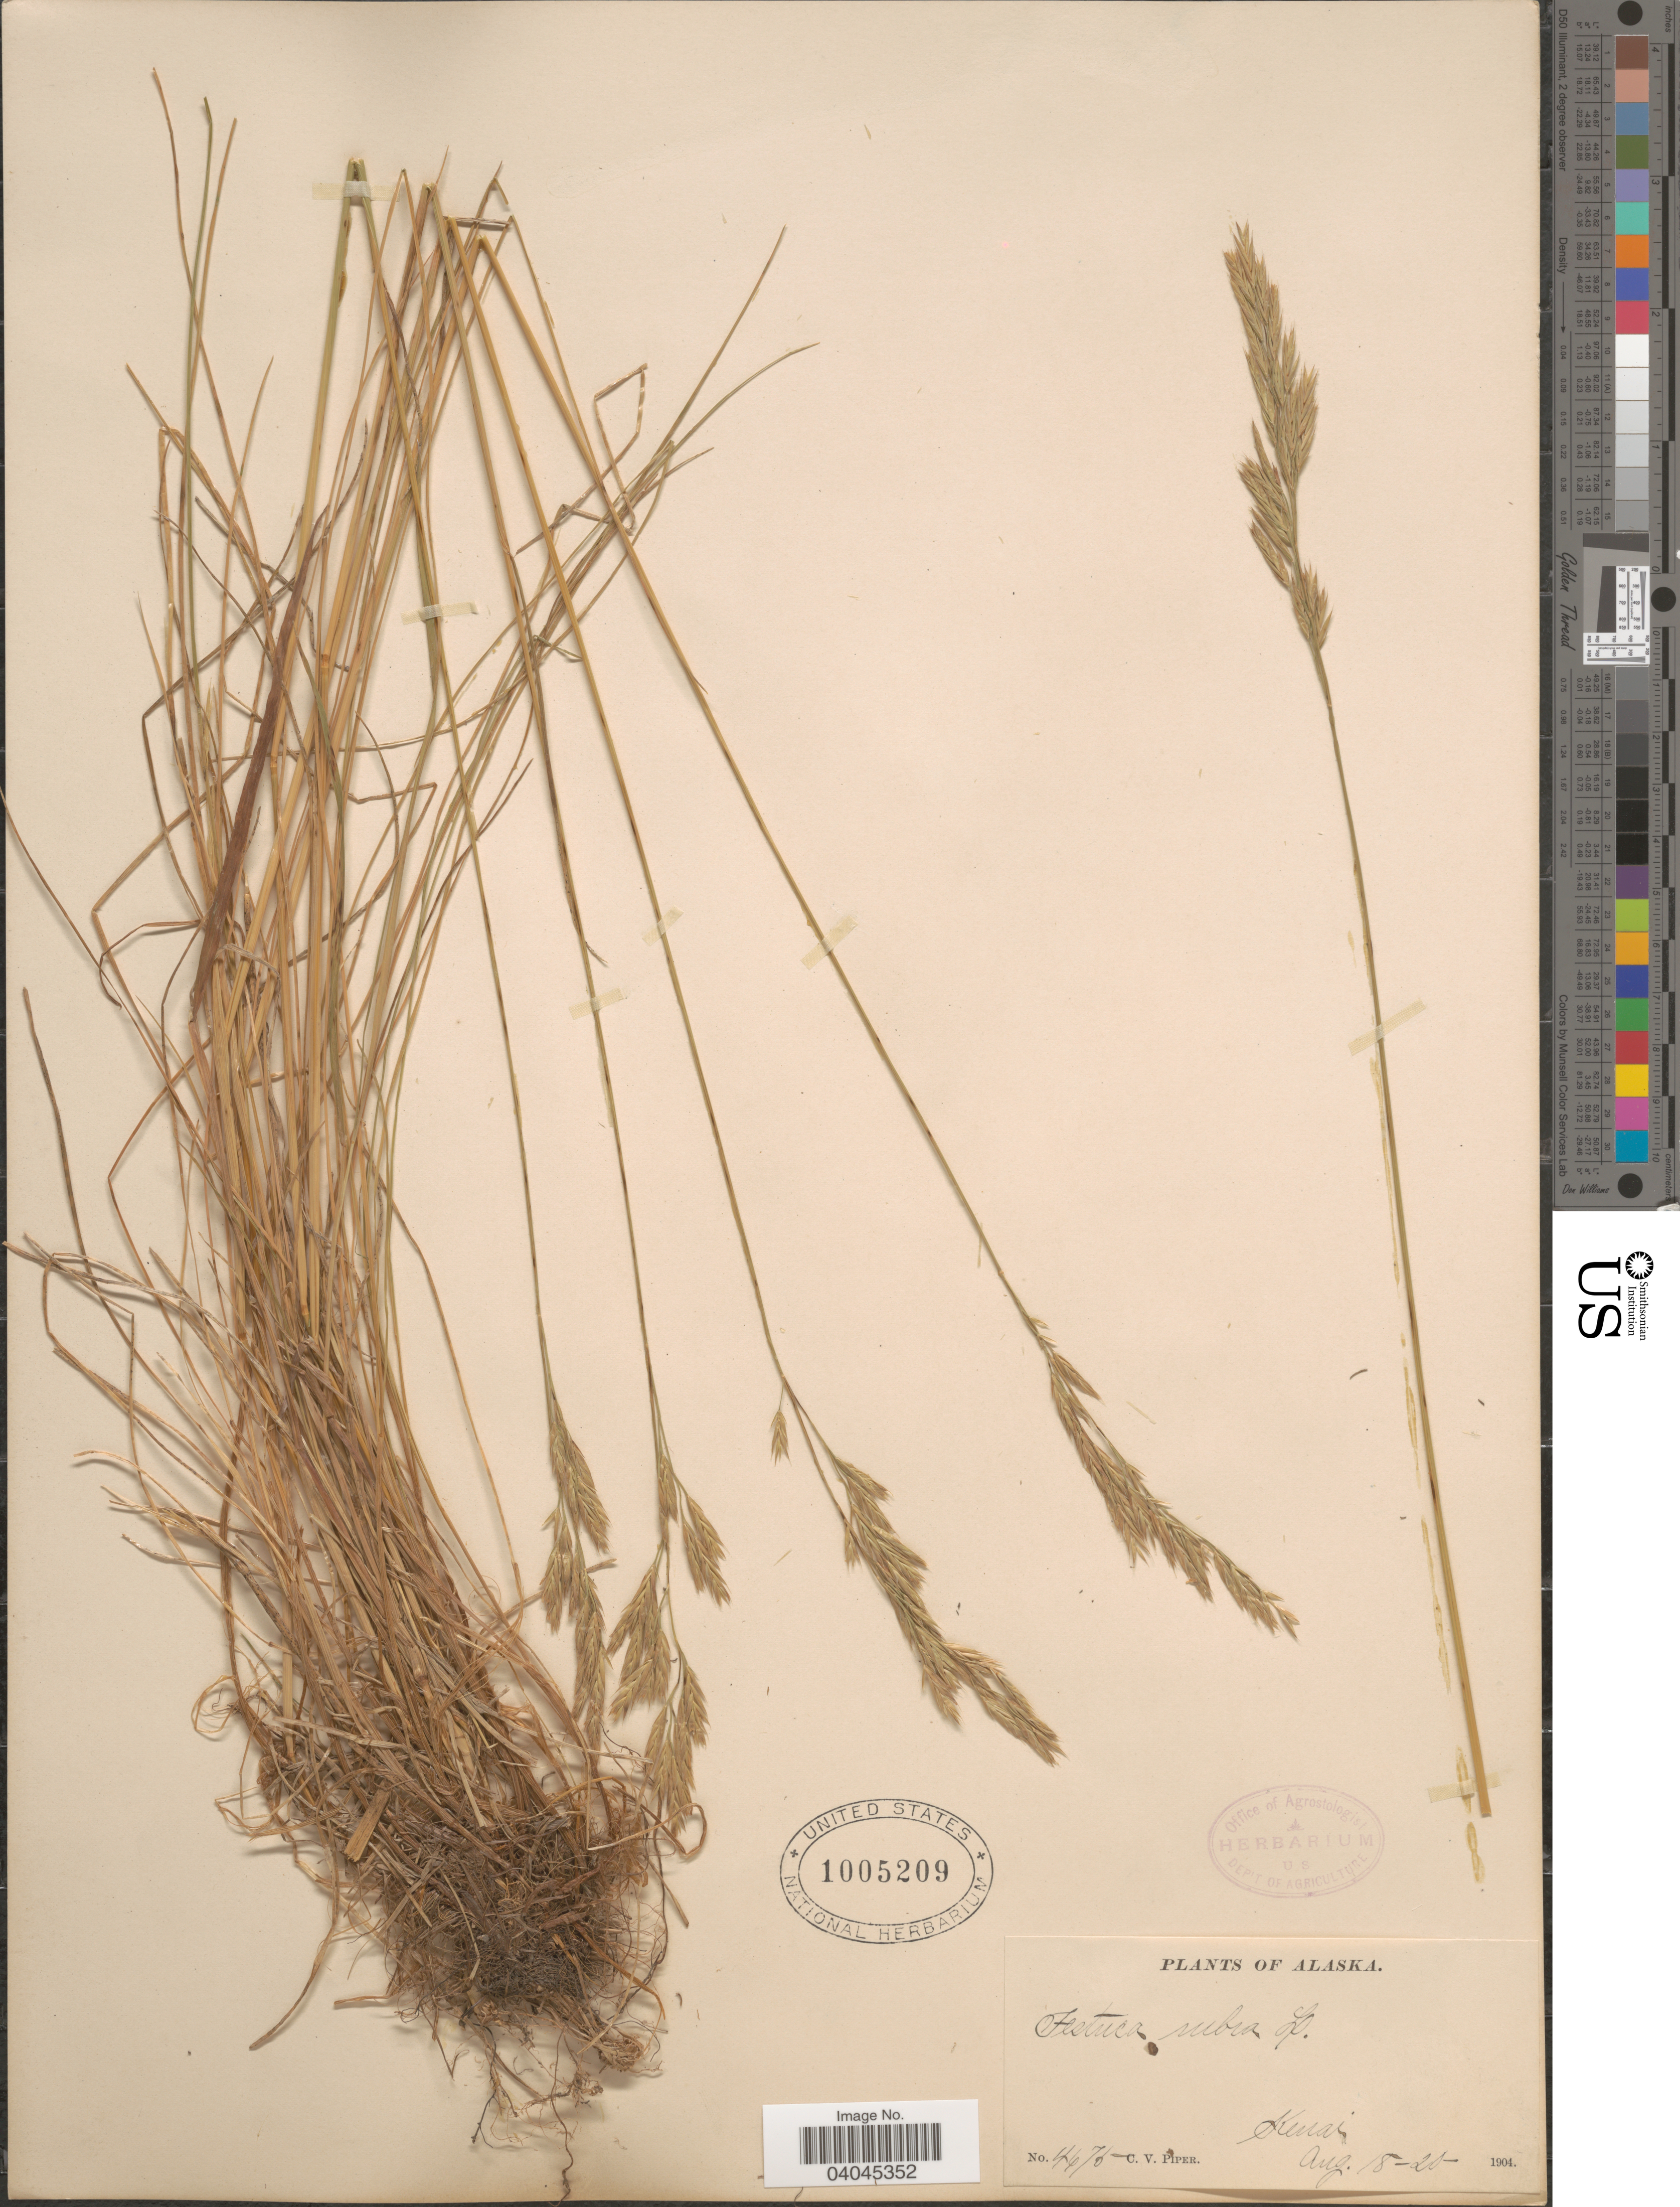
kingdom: Plantae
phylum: Tracheophyta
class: Liliopsida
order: Poales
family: Poaceae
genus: Festuca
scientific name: Festuca rubra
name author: L.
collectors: C. V. Piper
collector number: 4676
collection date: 1904-08-18/1904-08-20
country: United States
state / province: Alaska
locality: Kenai.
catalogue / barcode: US 1005209